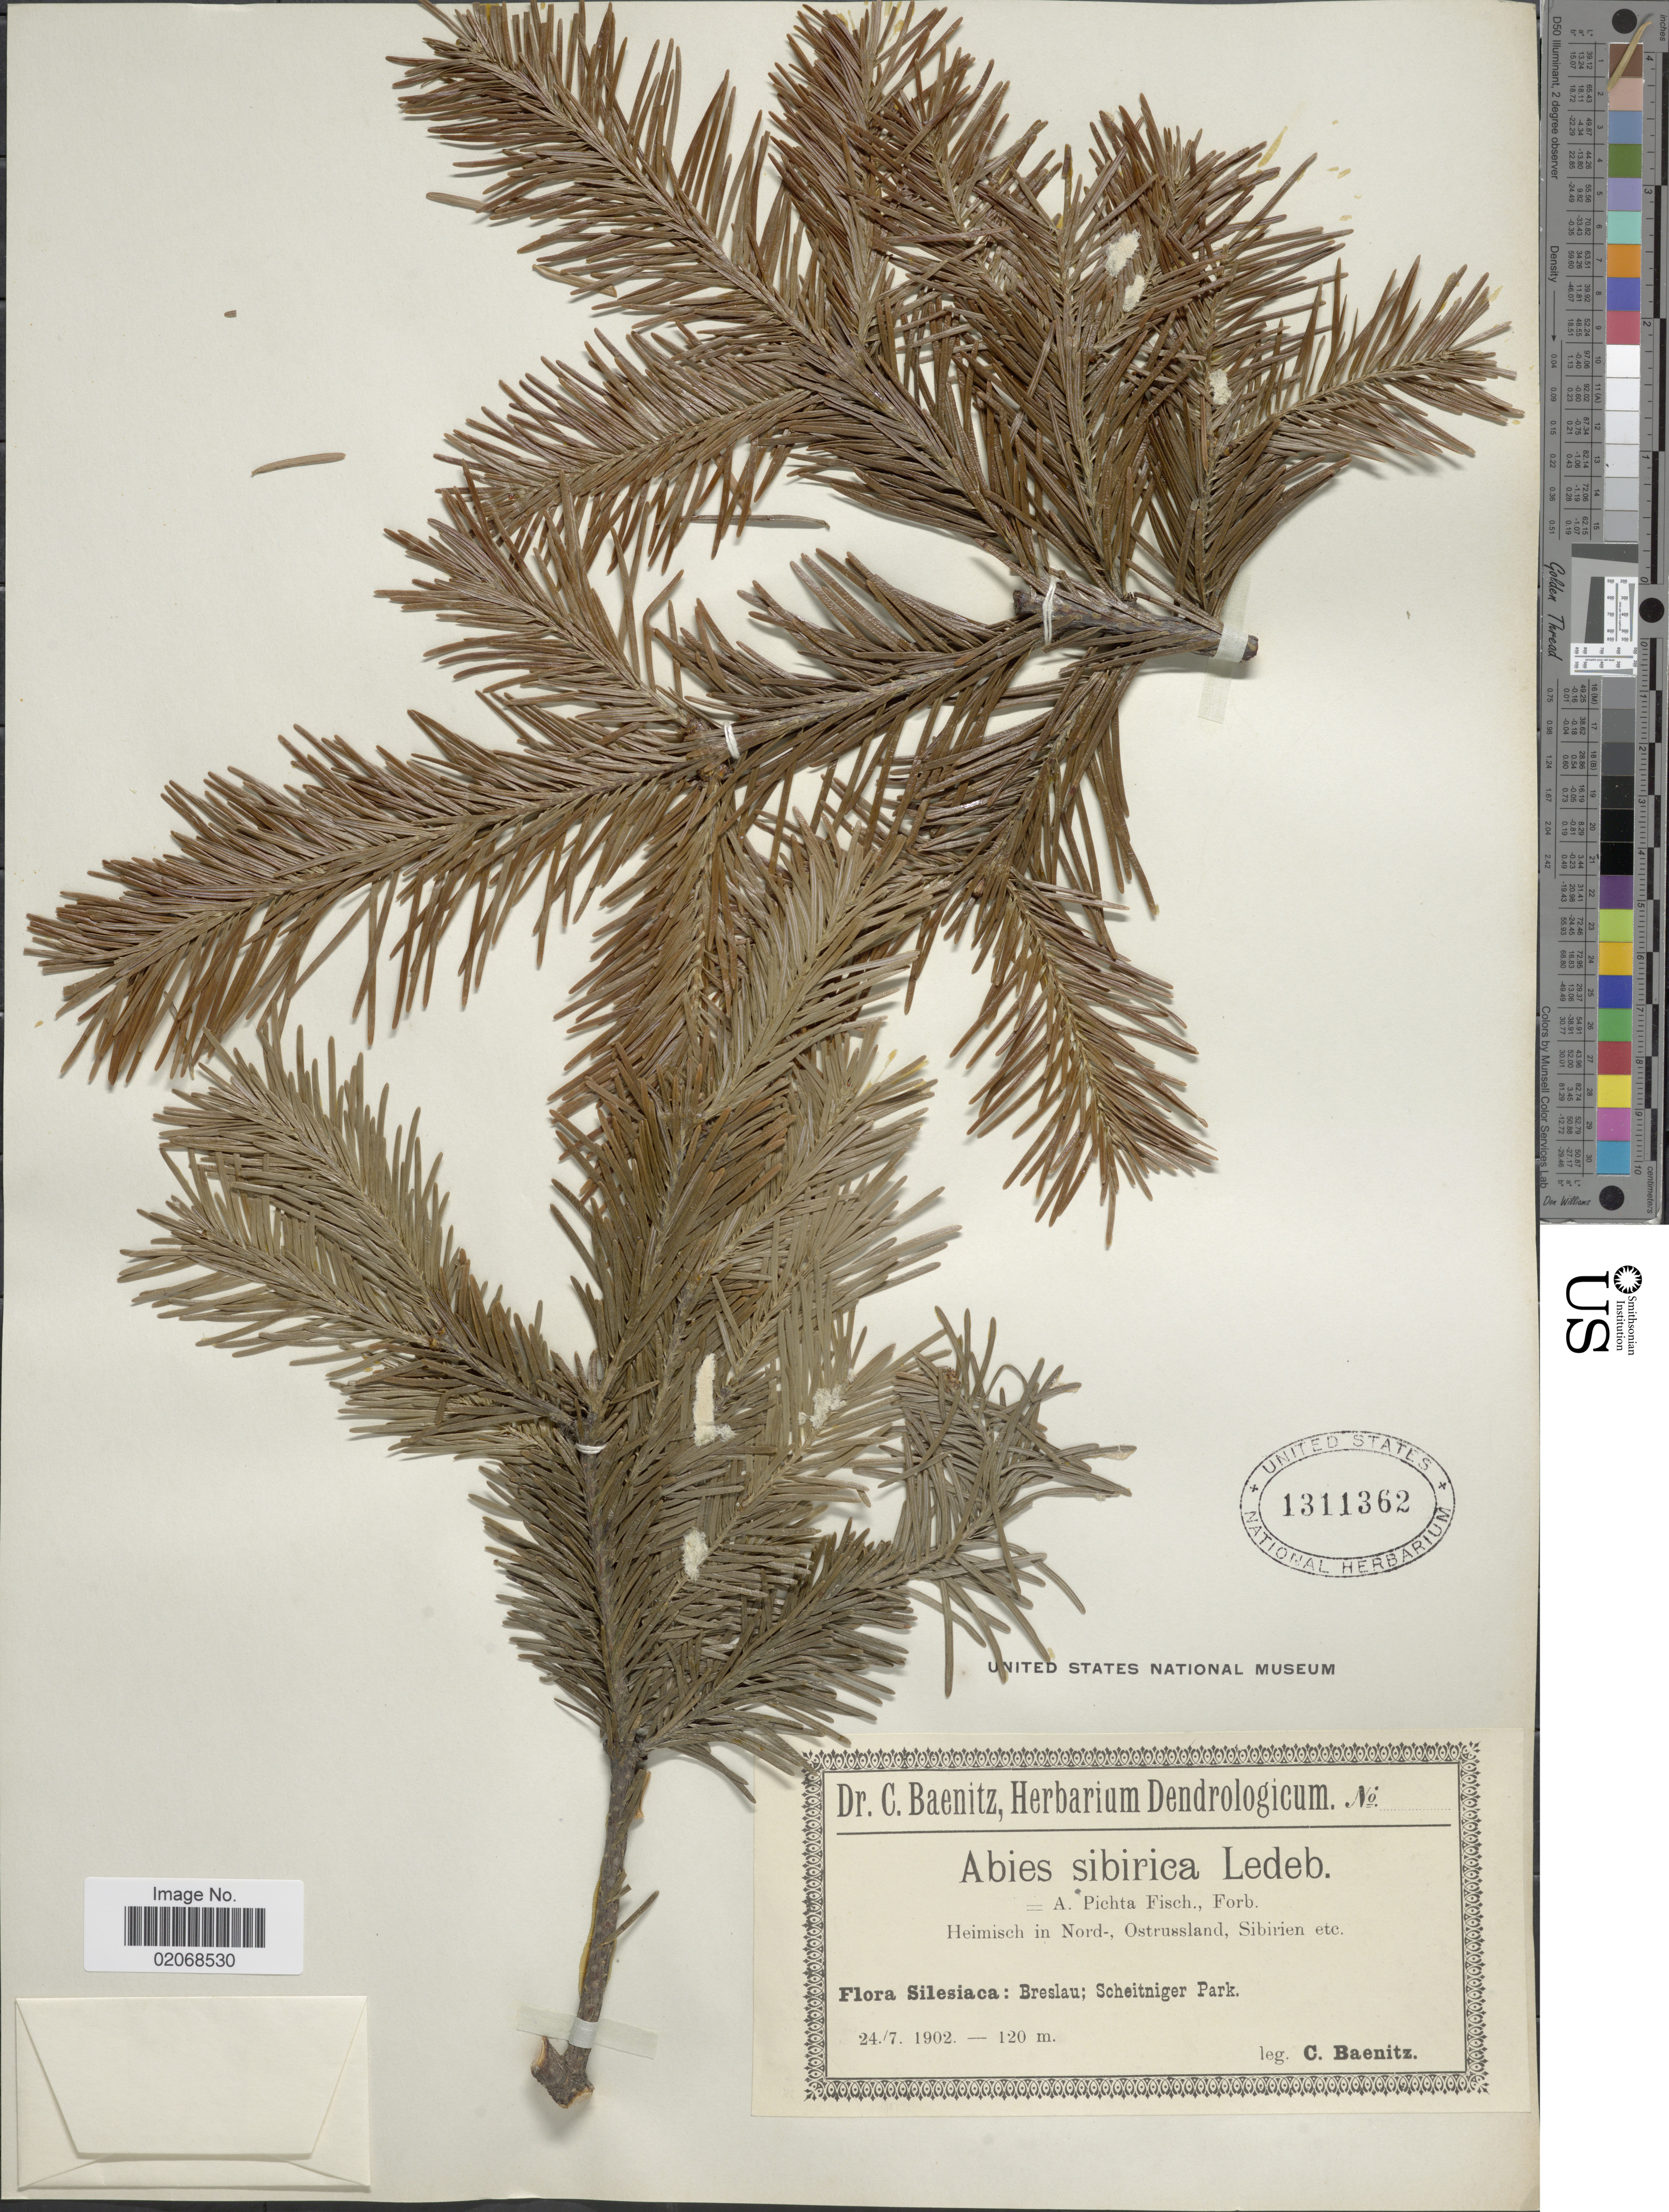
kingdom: Plantae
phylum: Tracheophyta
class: Pinopsida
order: Pinales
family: Pinaceae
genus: Abies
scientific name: Abies sibirica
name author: Ledeb.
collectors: C. G. Baenitz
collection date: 1902-07-24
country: Poland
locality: Silesiaca: Breslau; Scheitniger Park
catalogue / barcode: US 1311362